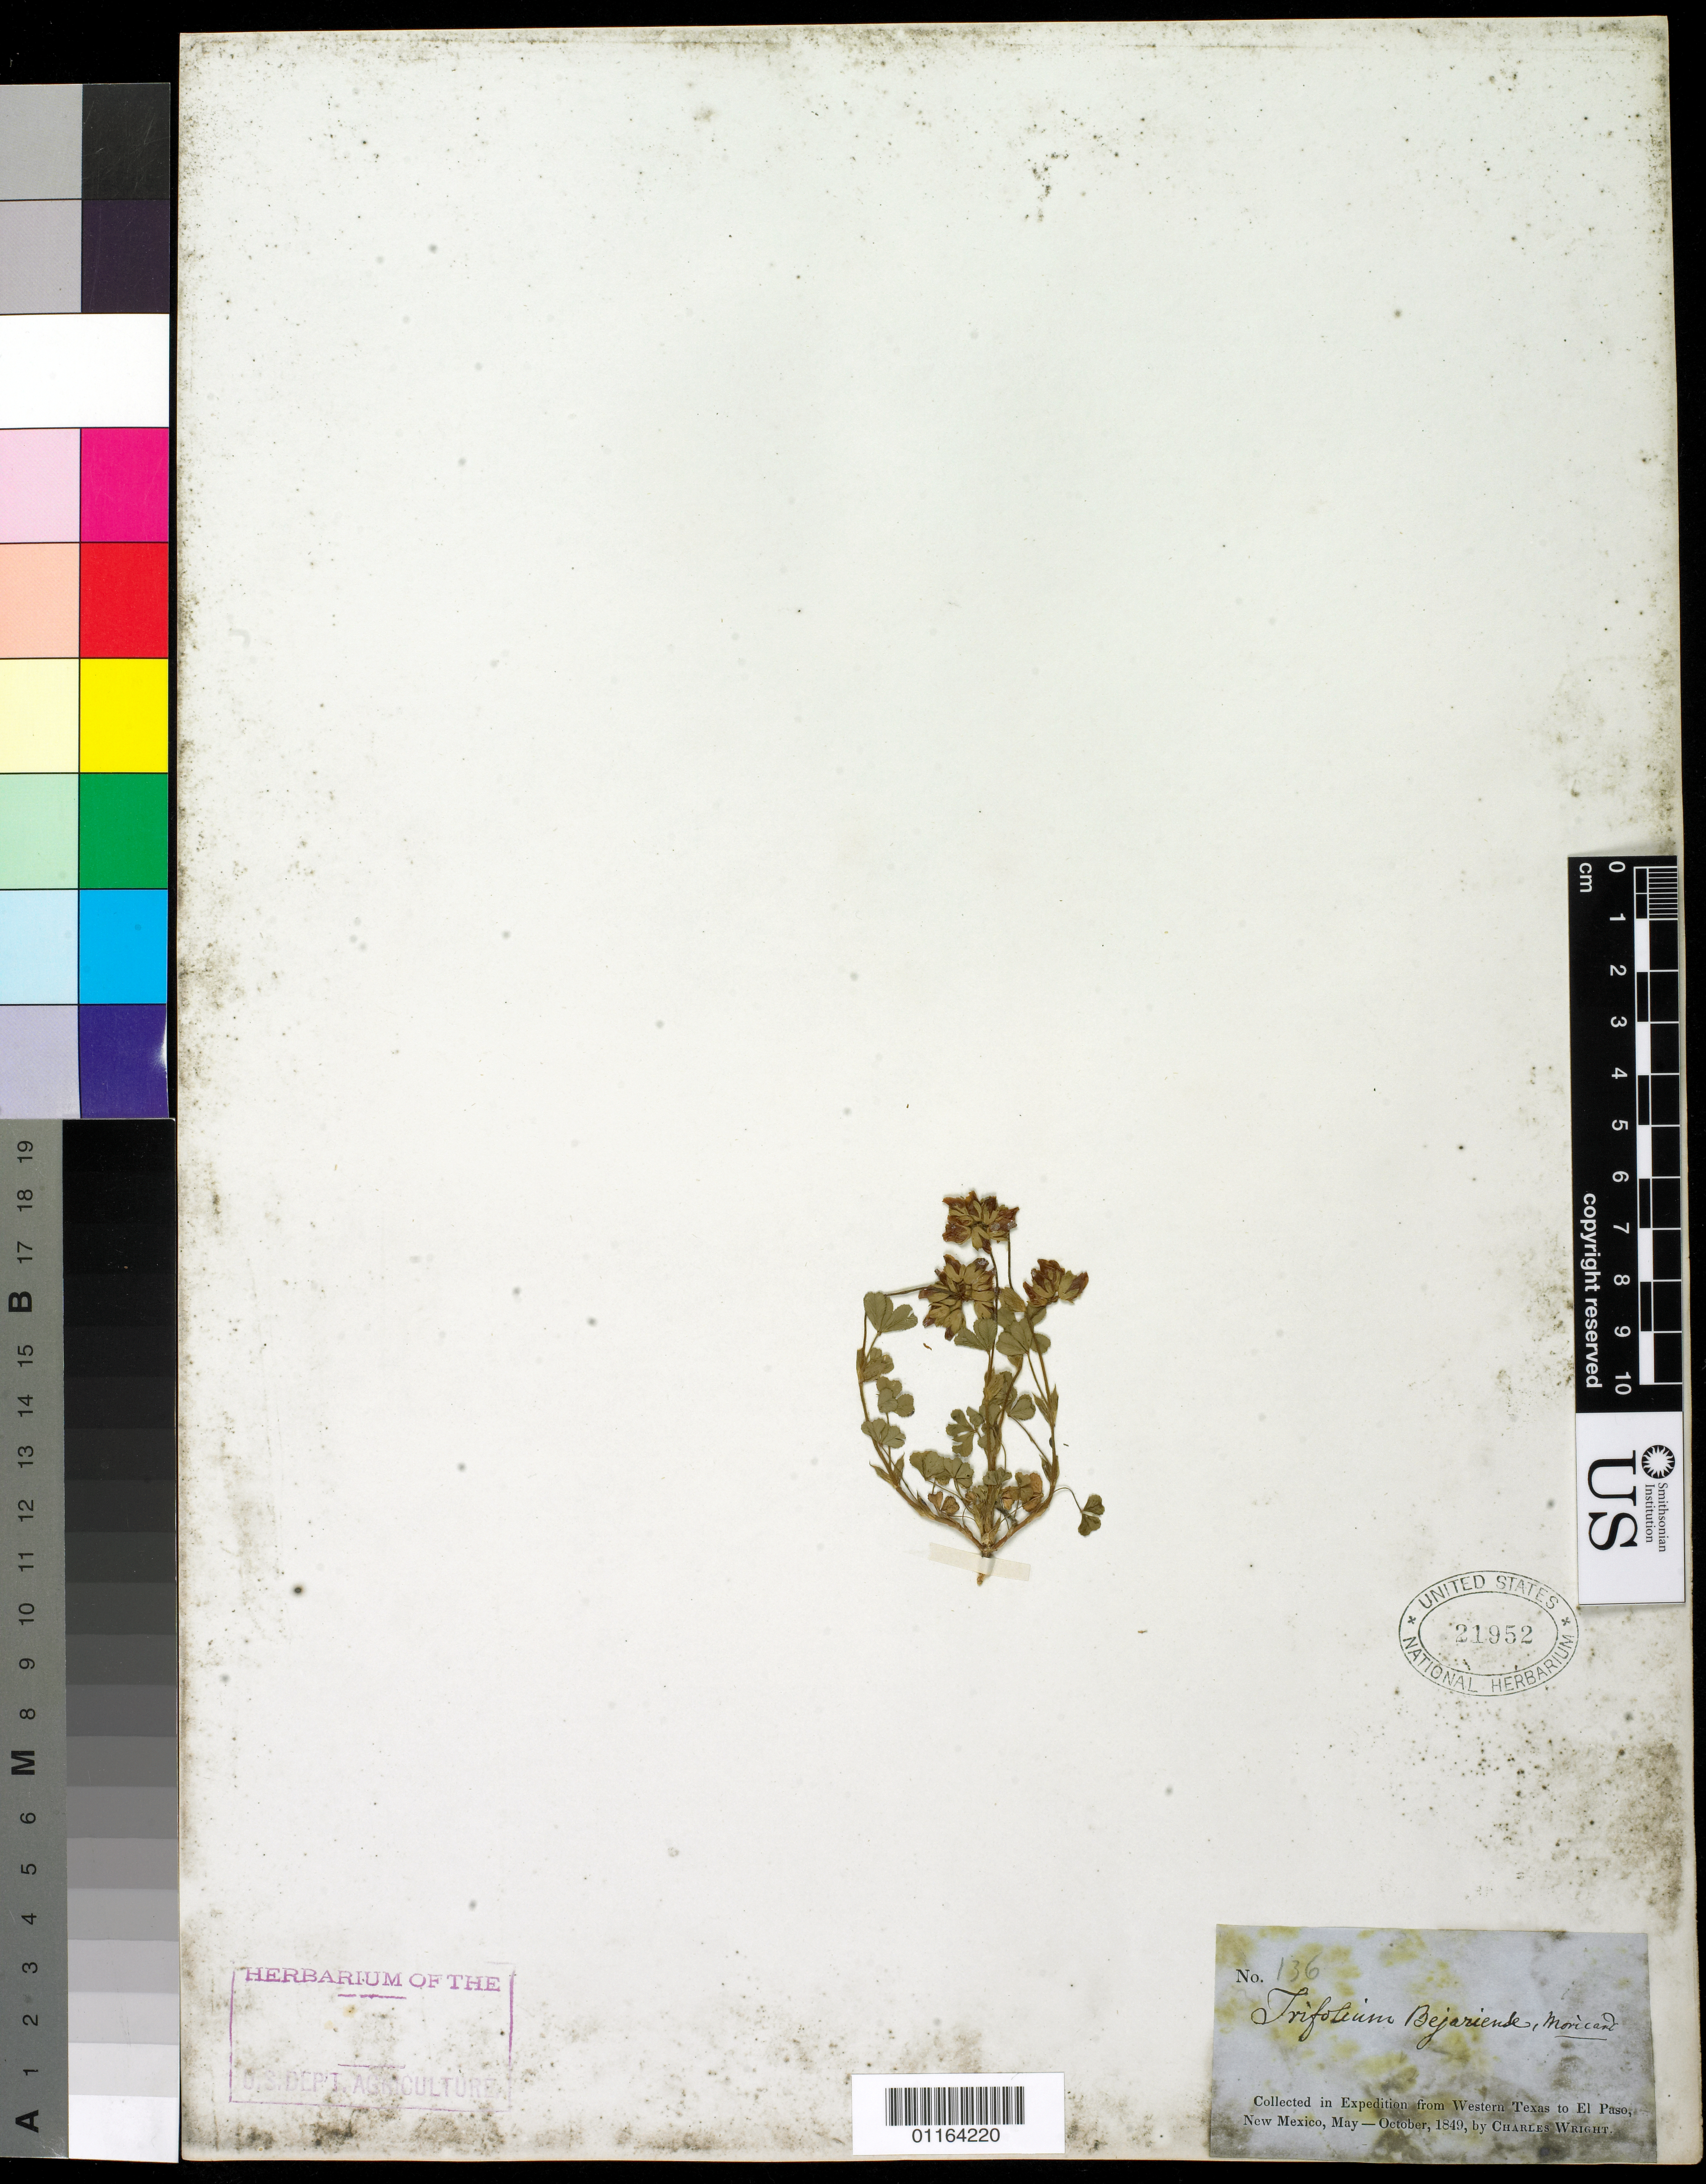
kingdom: Plantae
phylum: Tracheophyta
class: Magnoliopsida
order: Fabales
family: Fabaceae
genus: Trifolium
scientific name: Trifolium bejariense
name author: Moric.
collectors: C. Wright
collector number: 136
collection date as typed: May 1849 to -- Oct 1849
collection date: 1849-05/1849-10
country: United States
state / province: New Mexico / Texas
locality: W Texas to El Paso, New Mexico.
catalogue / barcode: US 21952